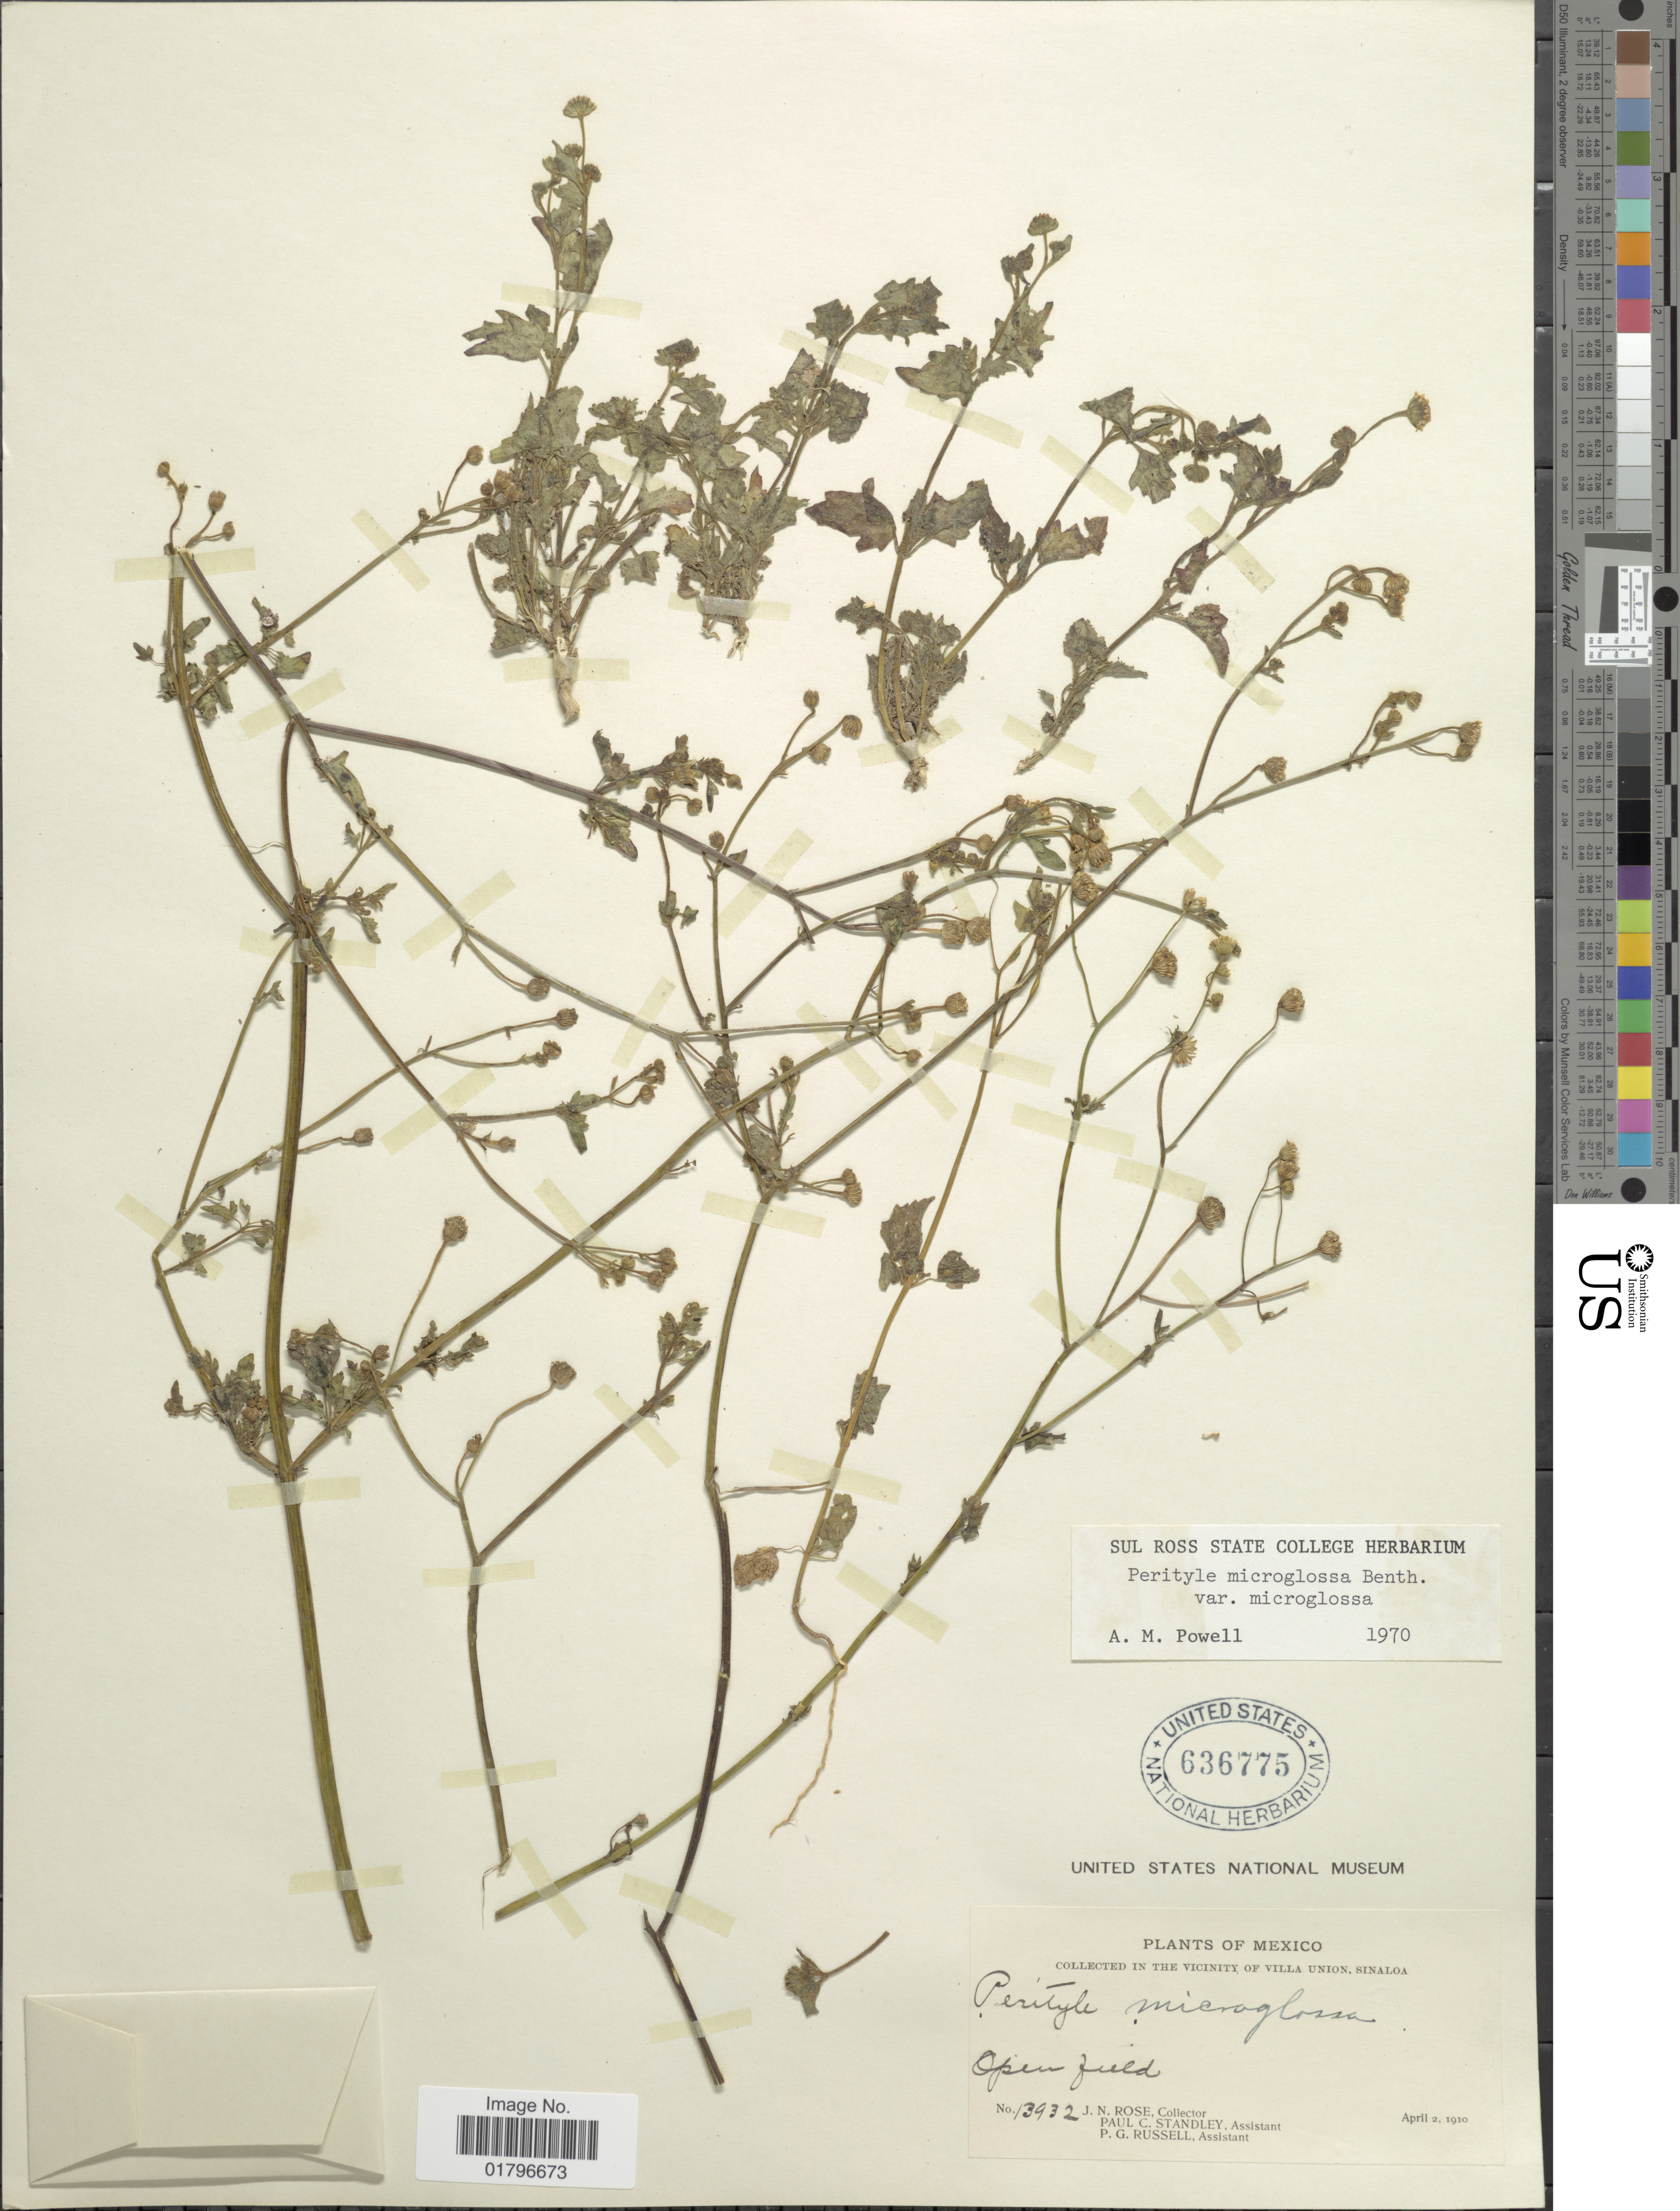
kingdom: Plantae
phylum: Tracheophyta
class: Magnoliopsida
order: Asterales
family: Asteraceae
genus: Perityle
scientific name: Perityle microglossa var. microglossa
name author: Benth.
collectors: J. N. Rose, P. C. Standley & P. G. Russell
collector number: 13932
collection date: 1910-04-02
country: Mexico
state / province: Sinaloa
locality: In the vicinity of Villa Union, Sinaloa.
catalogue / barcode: US 636775